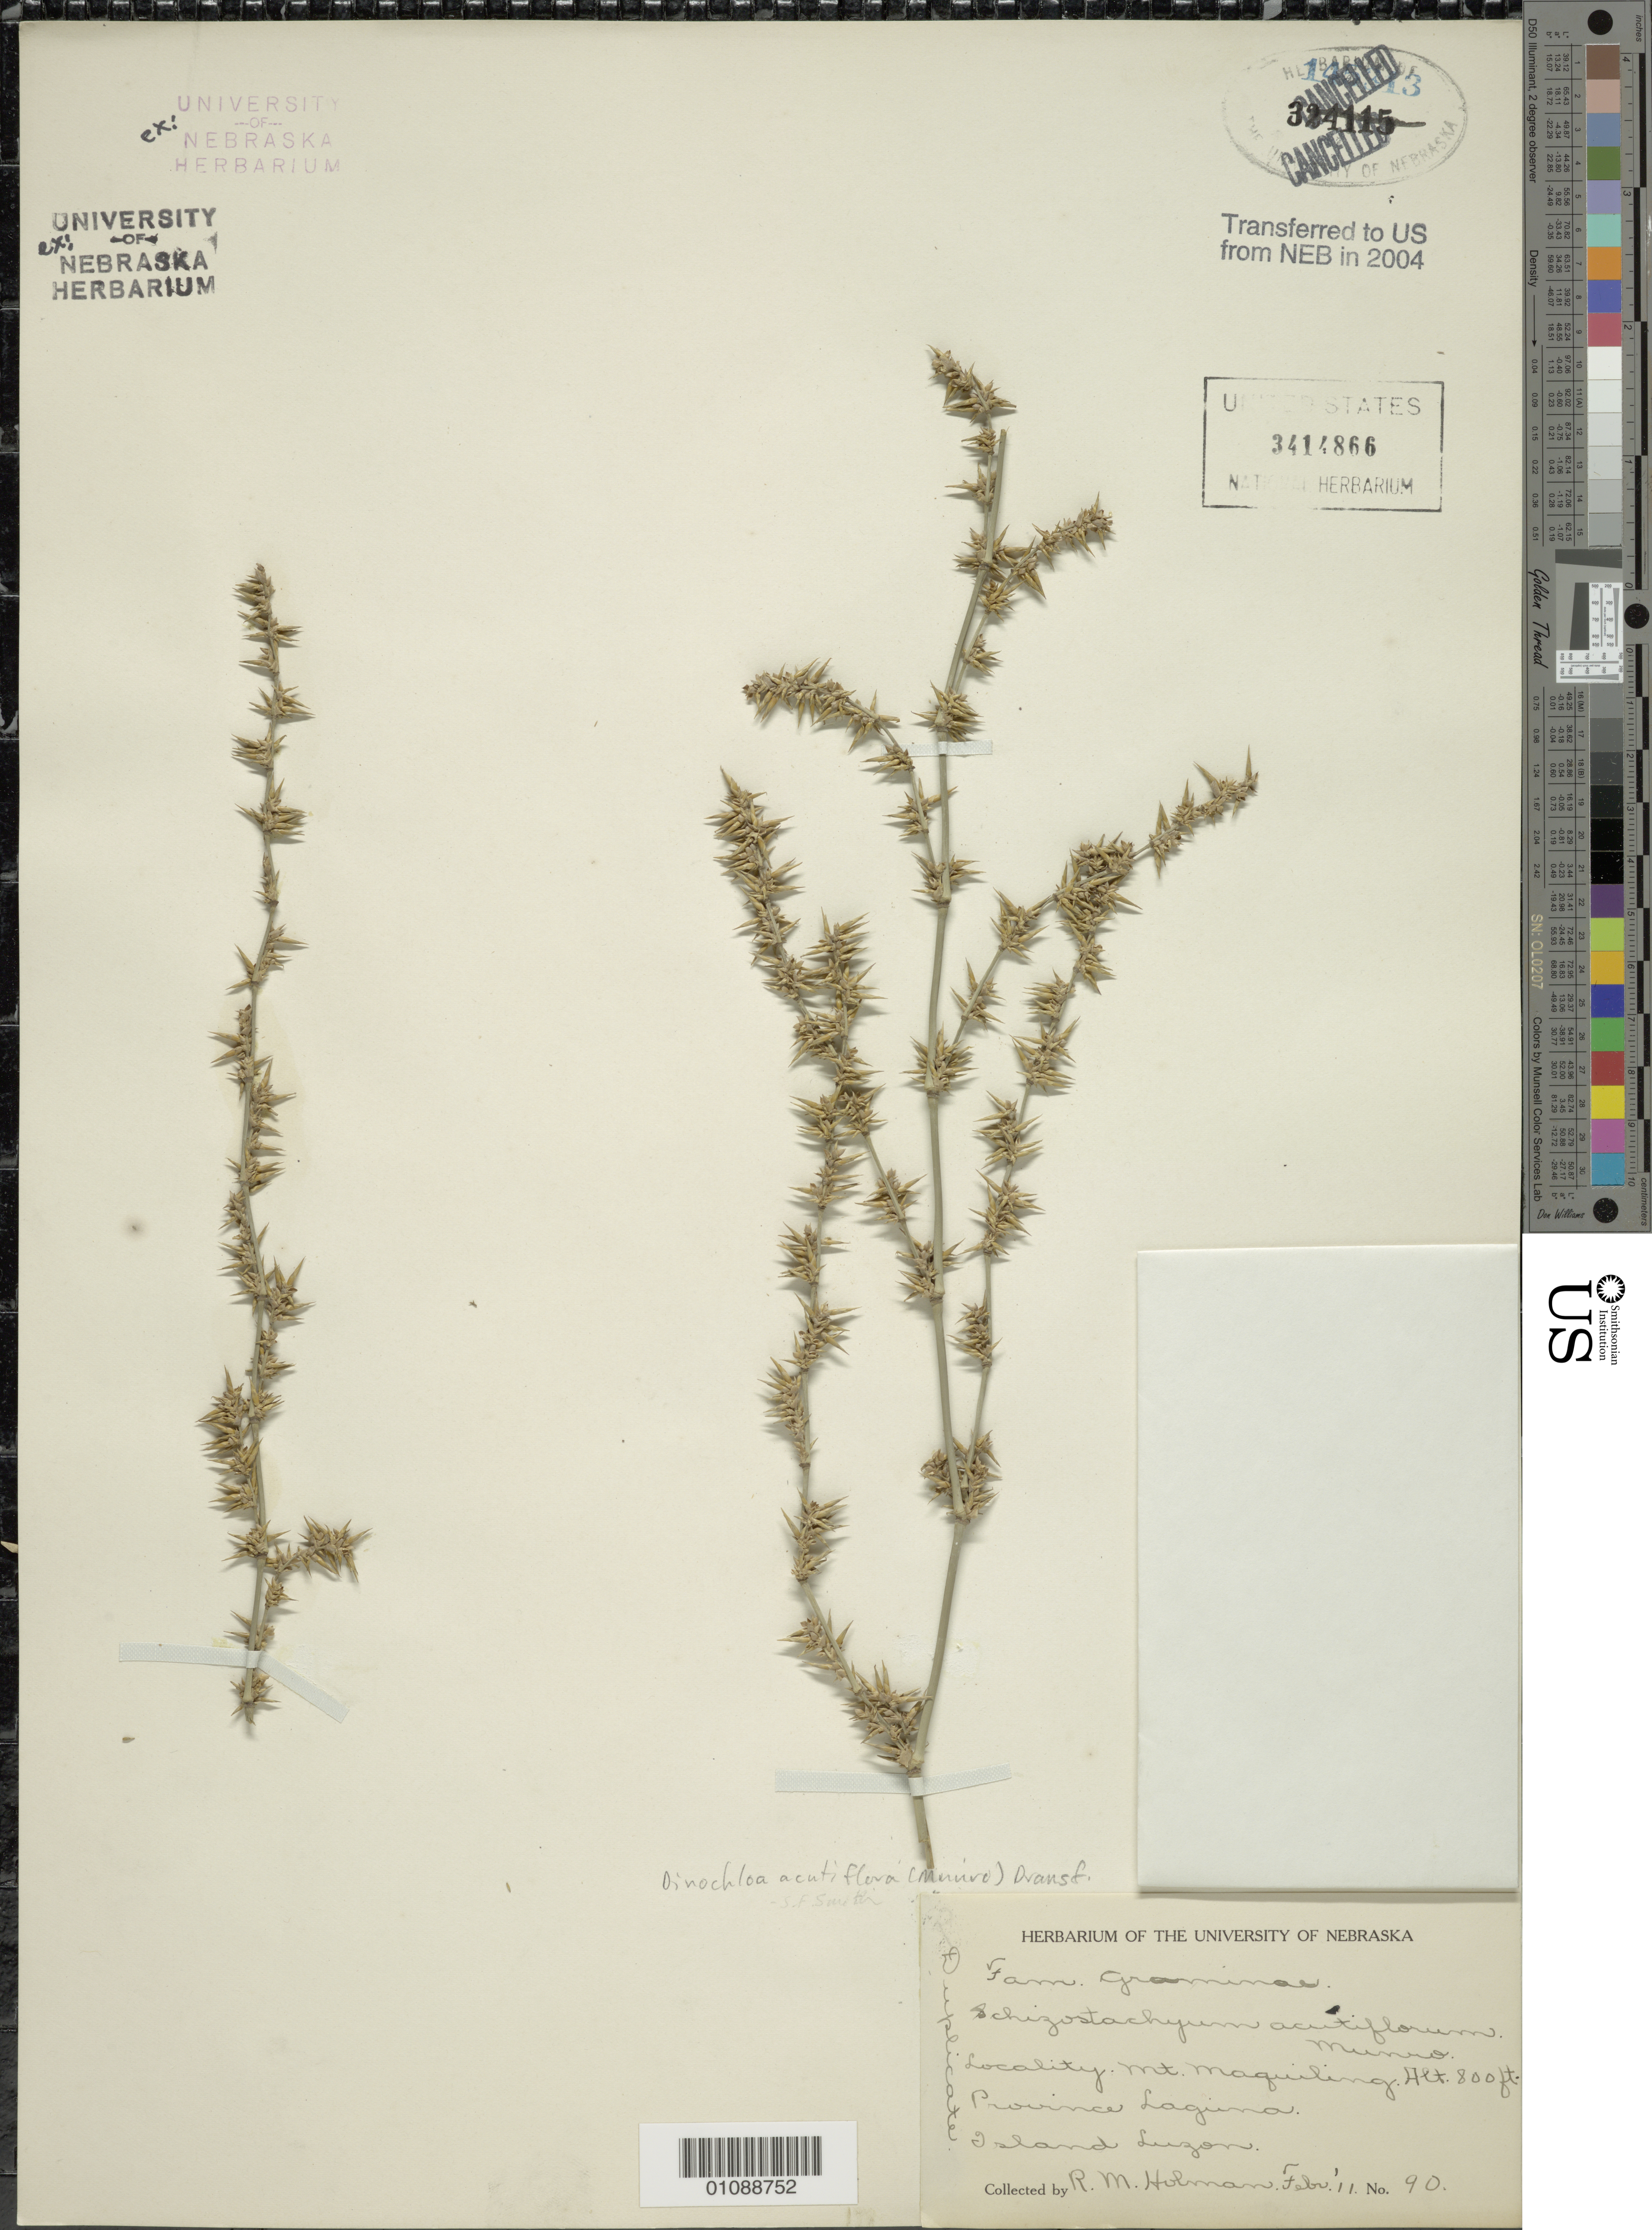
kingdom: Plantae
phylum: Tracheophyta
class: Liliopsida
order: Poales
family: Poaceae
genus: Dinochloa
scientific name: Dinochloa acutiflora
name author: (Munro) Soenarko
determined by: Smith, Stephen F., (US), NMNH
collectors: R. Holman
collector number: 90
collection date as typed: Feb 1911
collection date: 1911-02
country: Philippines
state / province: Calabarzon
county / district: Laguna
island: Luzon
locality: Mt. Maquiling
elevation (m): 244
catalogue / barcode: US 3414866